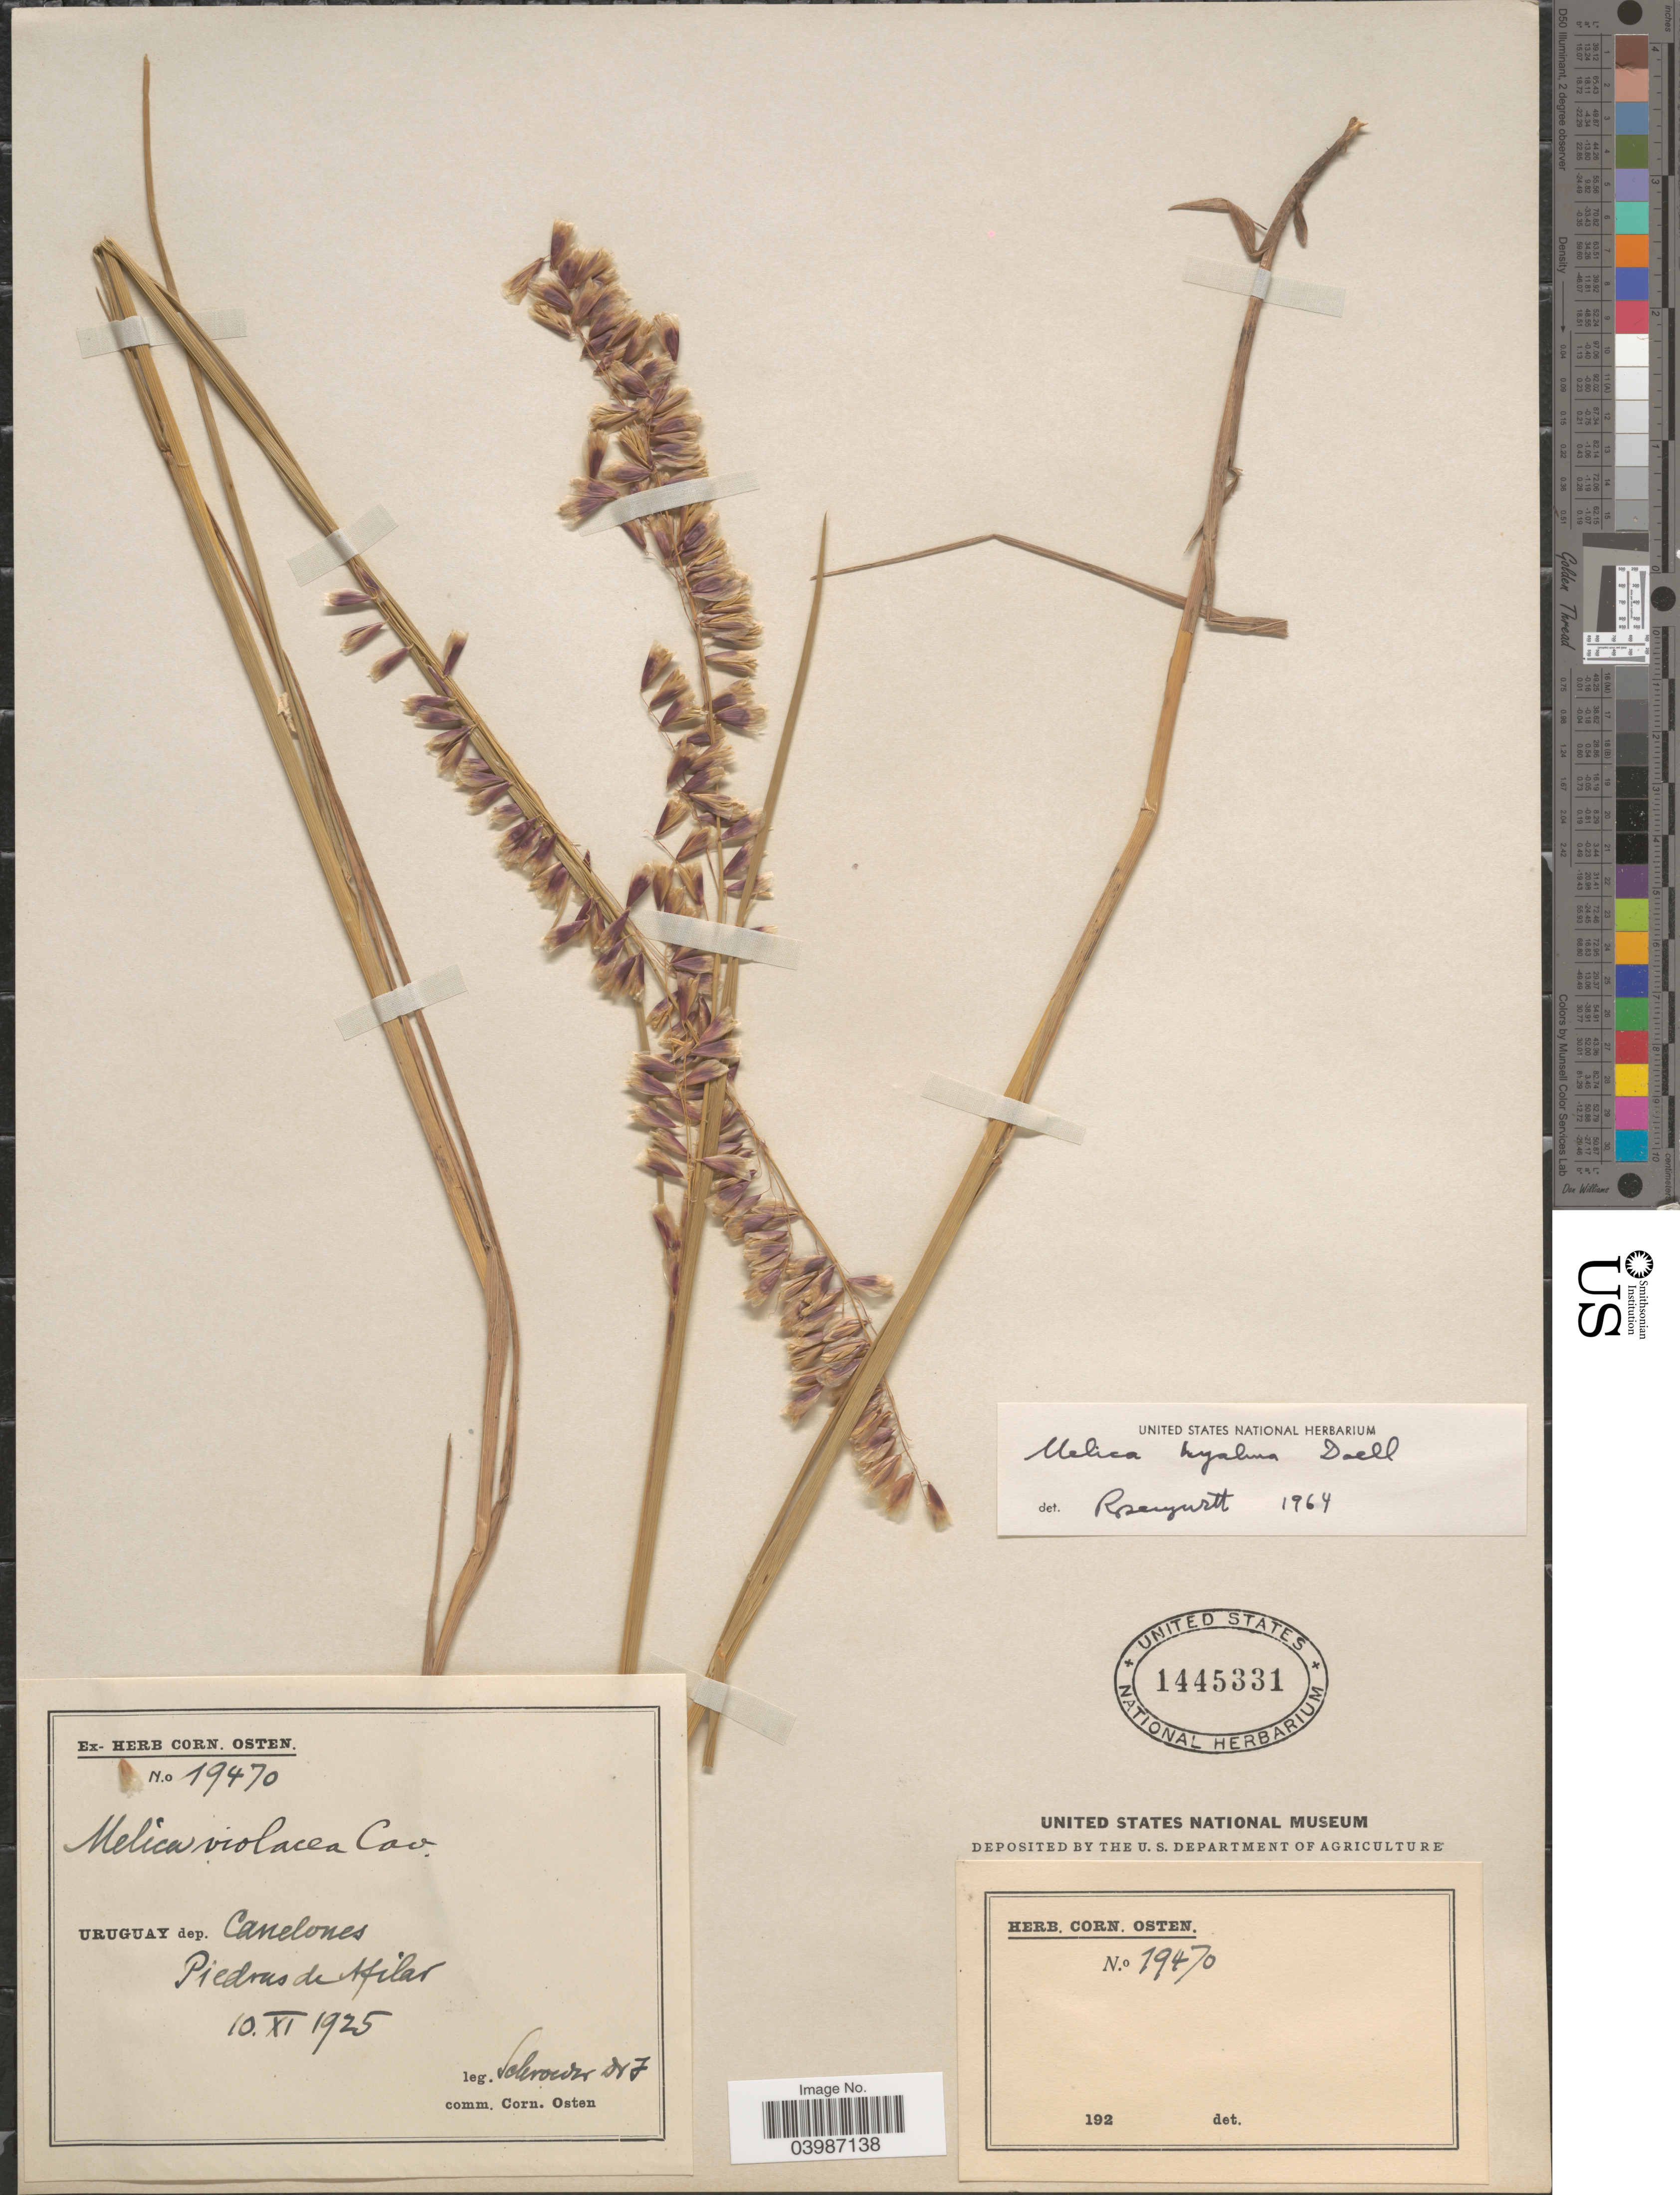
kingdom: Plantae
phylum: Tracheophyta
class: Liliopsida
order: Poales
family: Poaceae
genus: Melica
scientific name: Melica hyalina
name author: Döll in Mart.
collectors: J. Schröder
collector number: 19470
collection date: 1925-11-10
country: Uruguay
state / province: Canelones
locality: Dep. Canelones. Piedras de Afilar.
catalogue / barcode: US 1445331